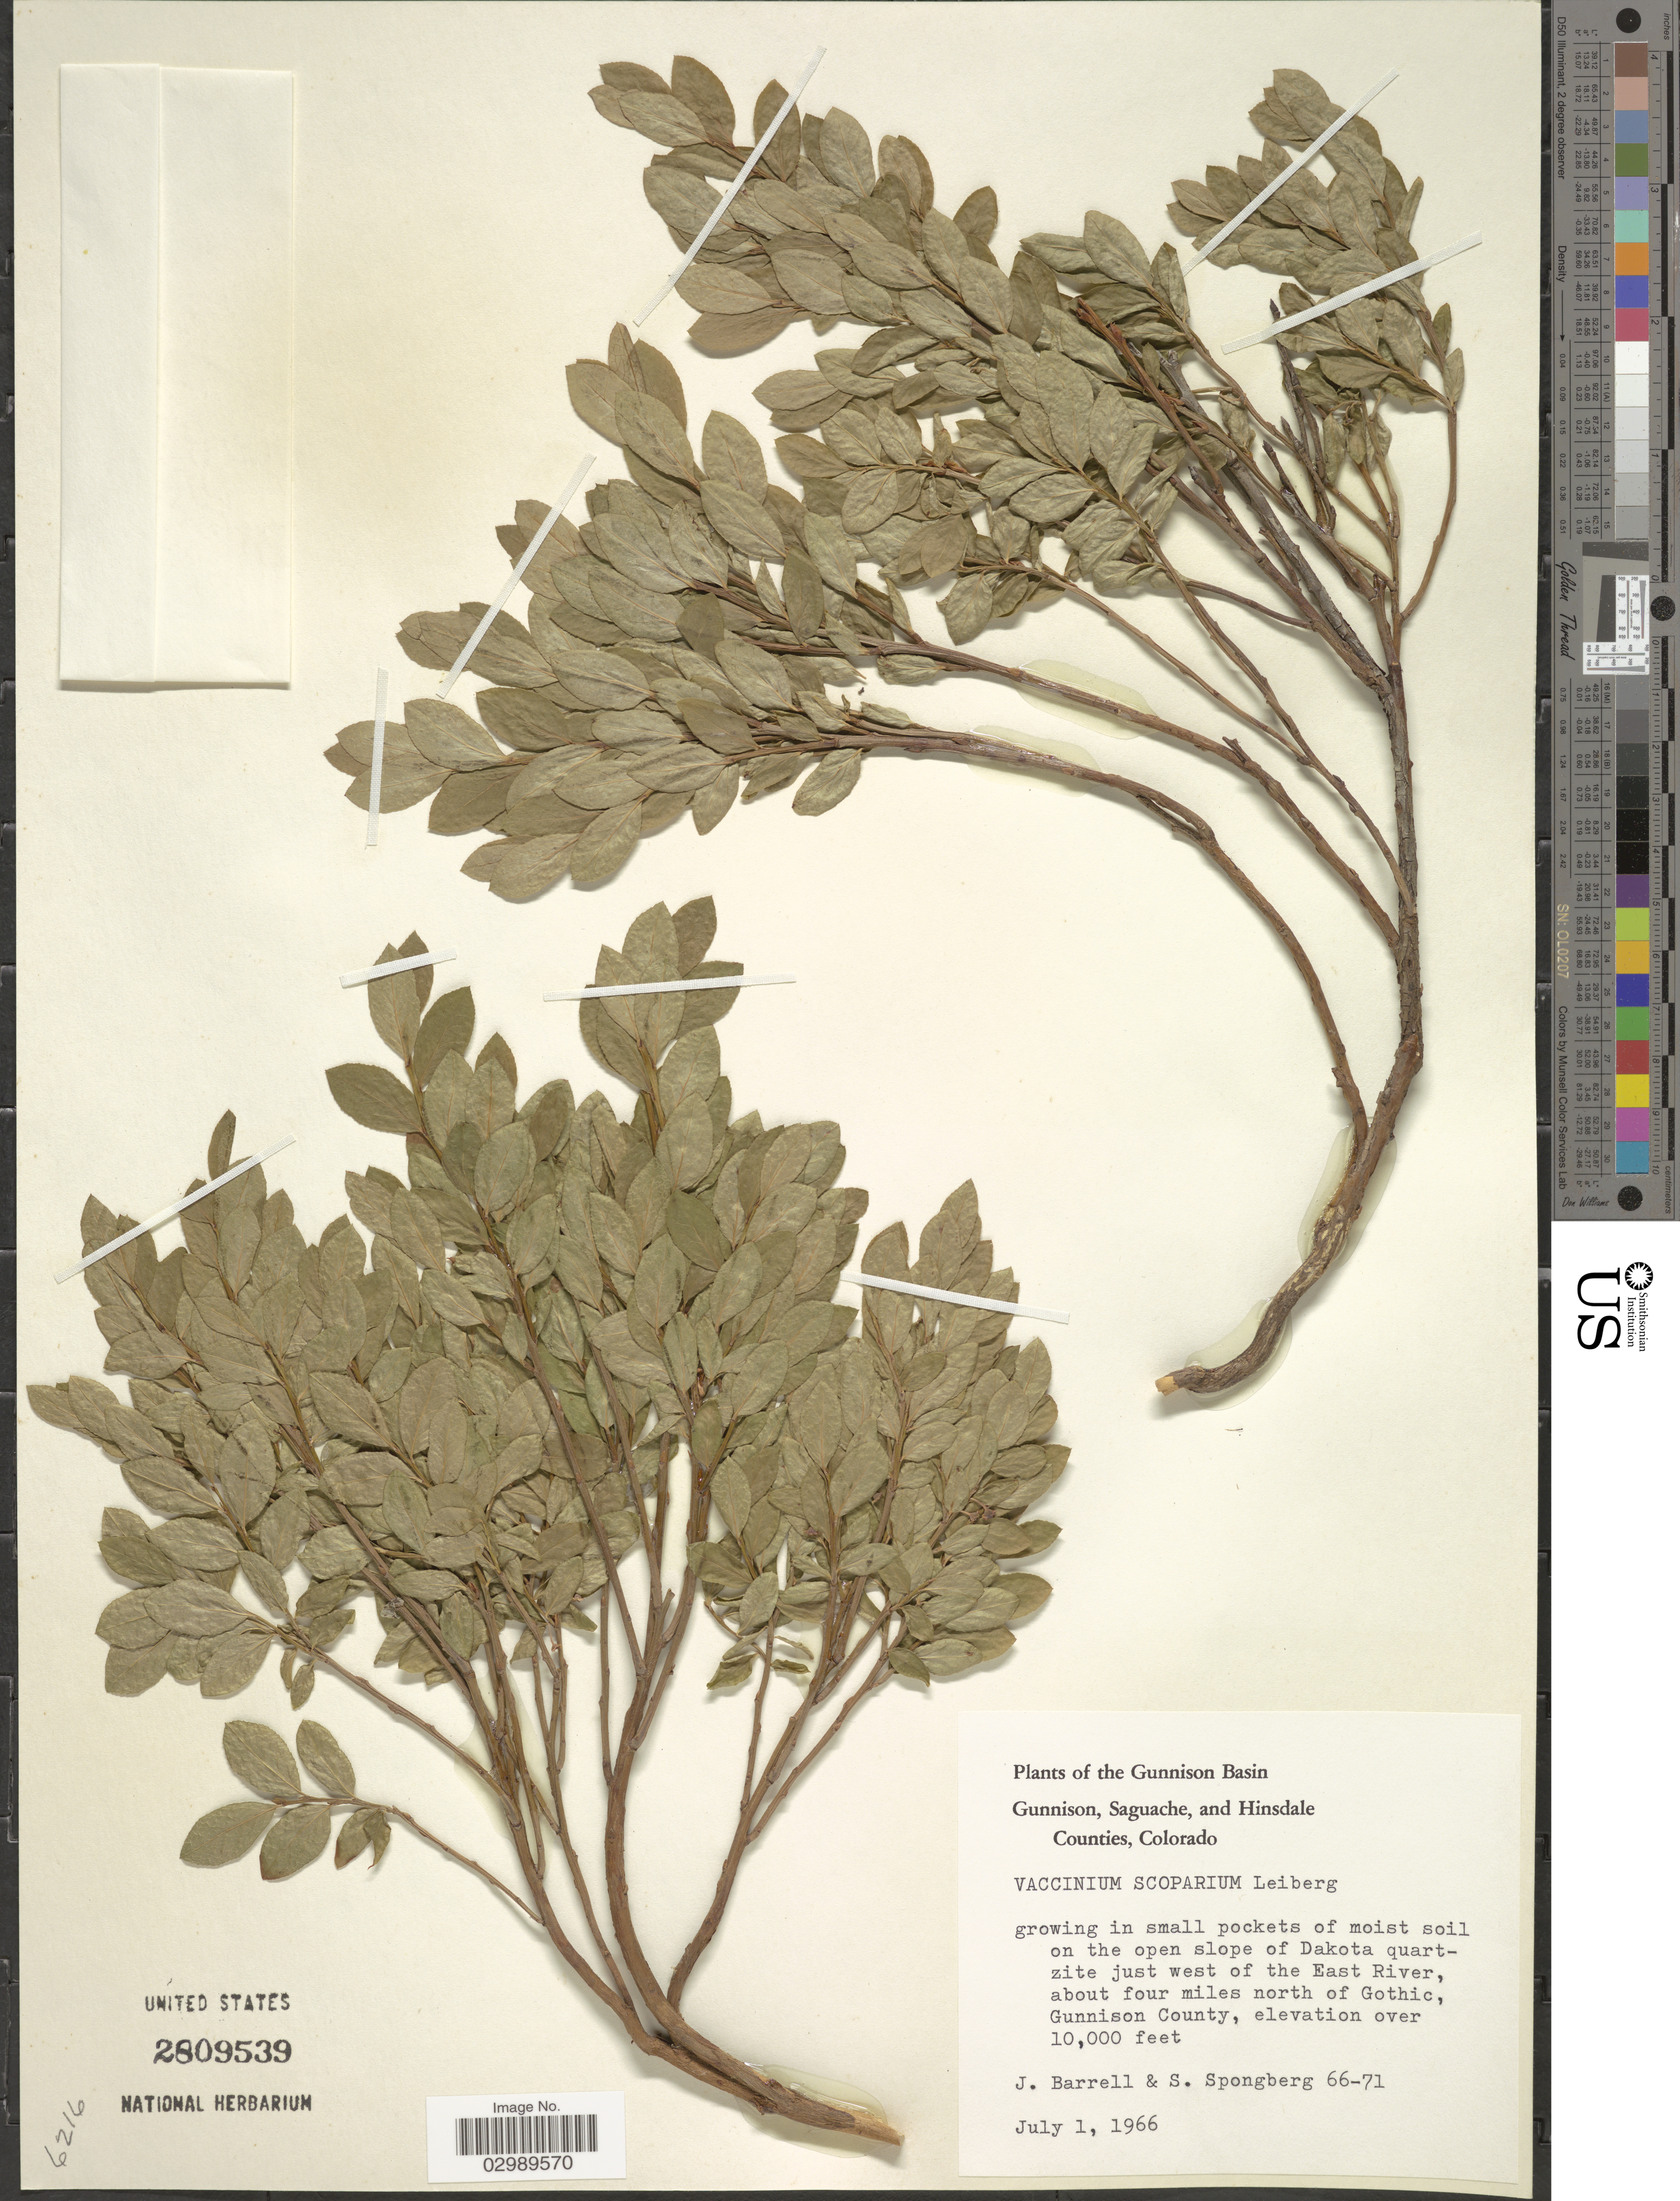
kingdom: Plantae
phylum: Tracheophyta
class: Magnoliopsida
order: Ericales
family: Ericaceae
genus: Vaccinium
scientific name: Vaccinium scoparium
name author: Leiberg ex Coville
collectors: J. Barrell & S. A.Spongberg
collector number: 66-71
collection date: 1966-07-01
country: United States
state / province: Colorado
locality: On the open slope of Dakota quartzite just west of the East River, about four miles north of Gothic, Gunnison County.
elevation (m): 3048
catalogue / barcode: US 2809539